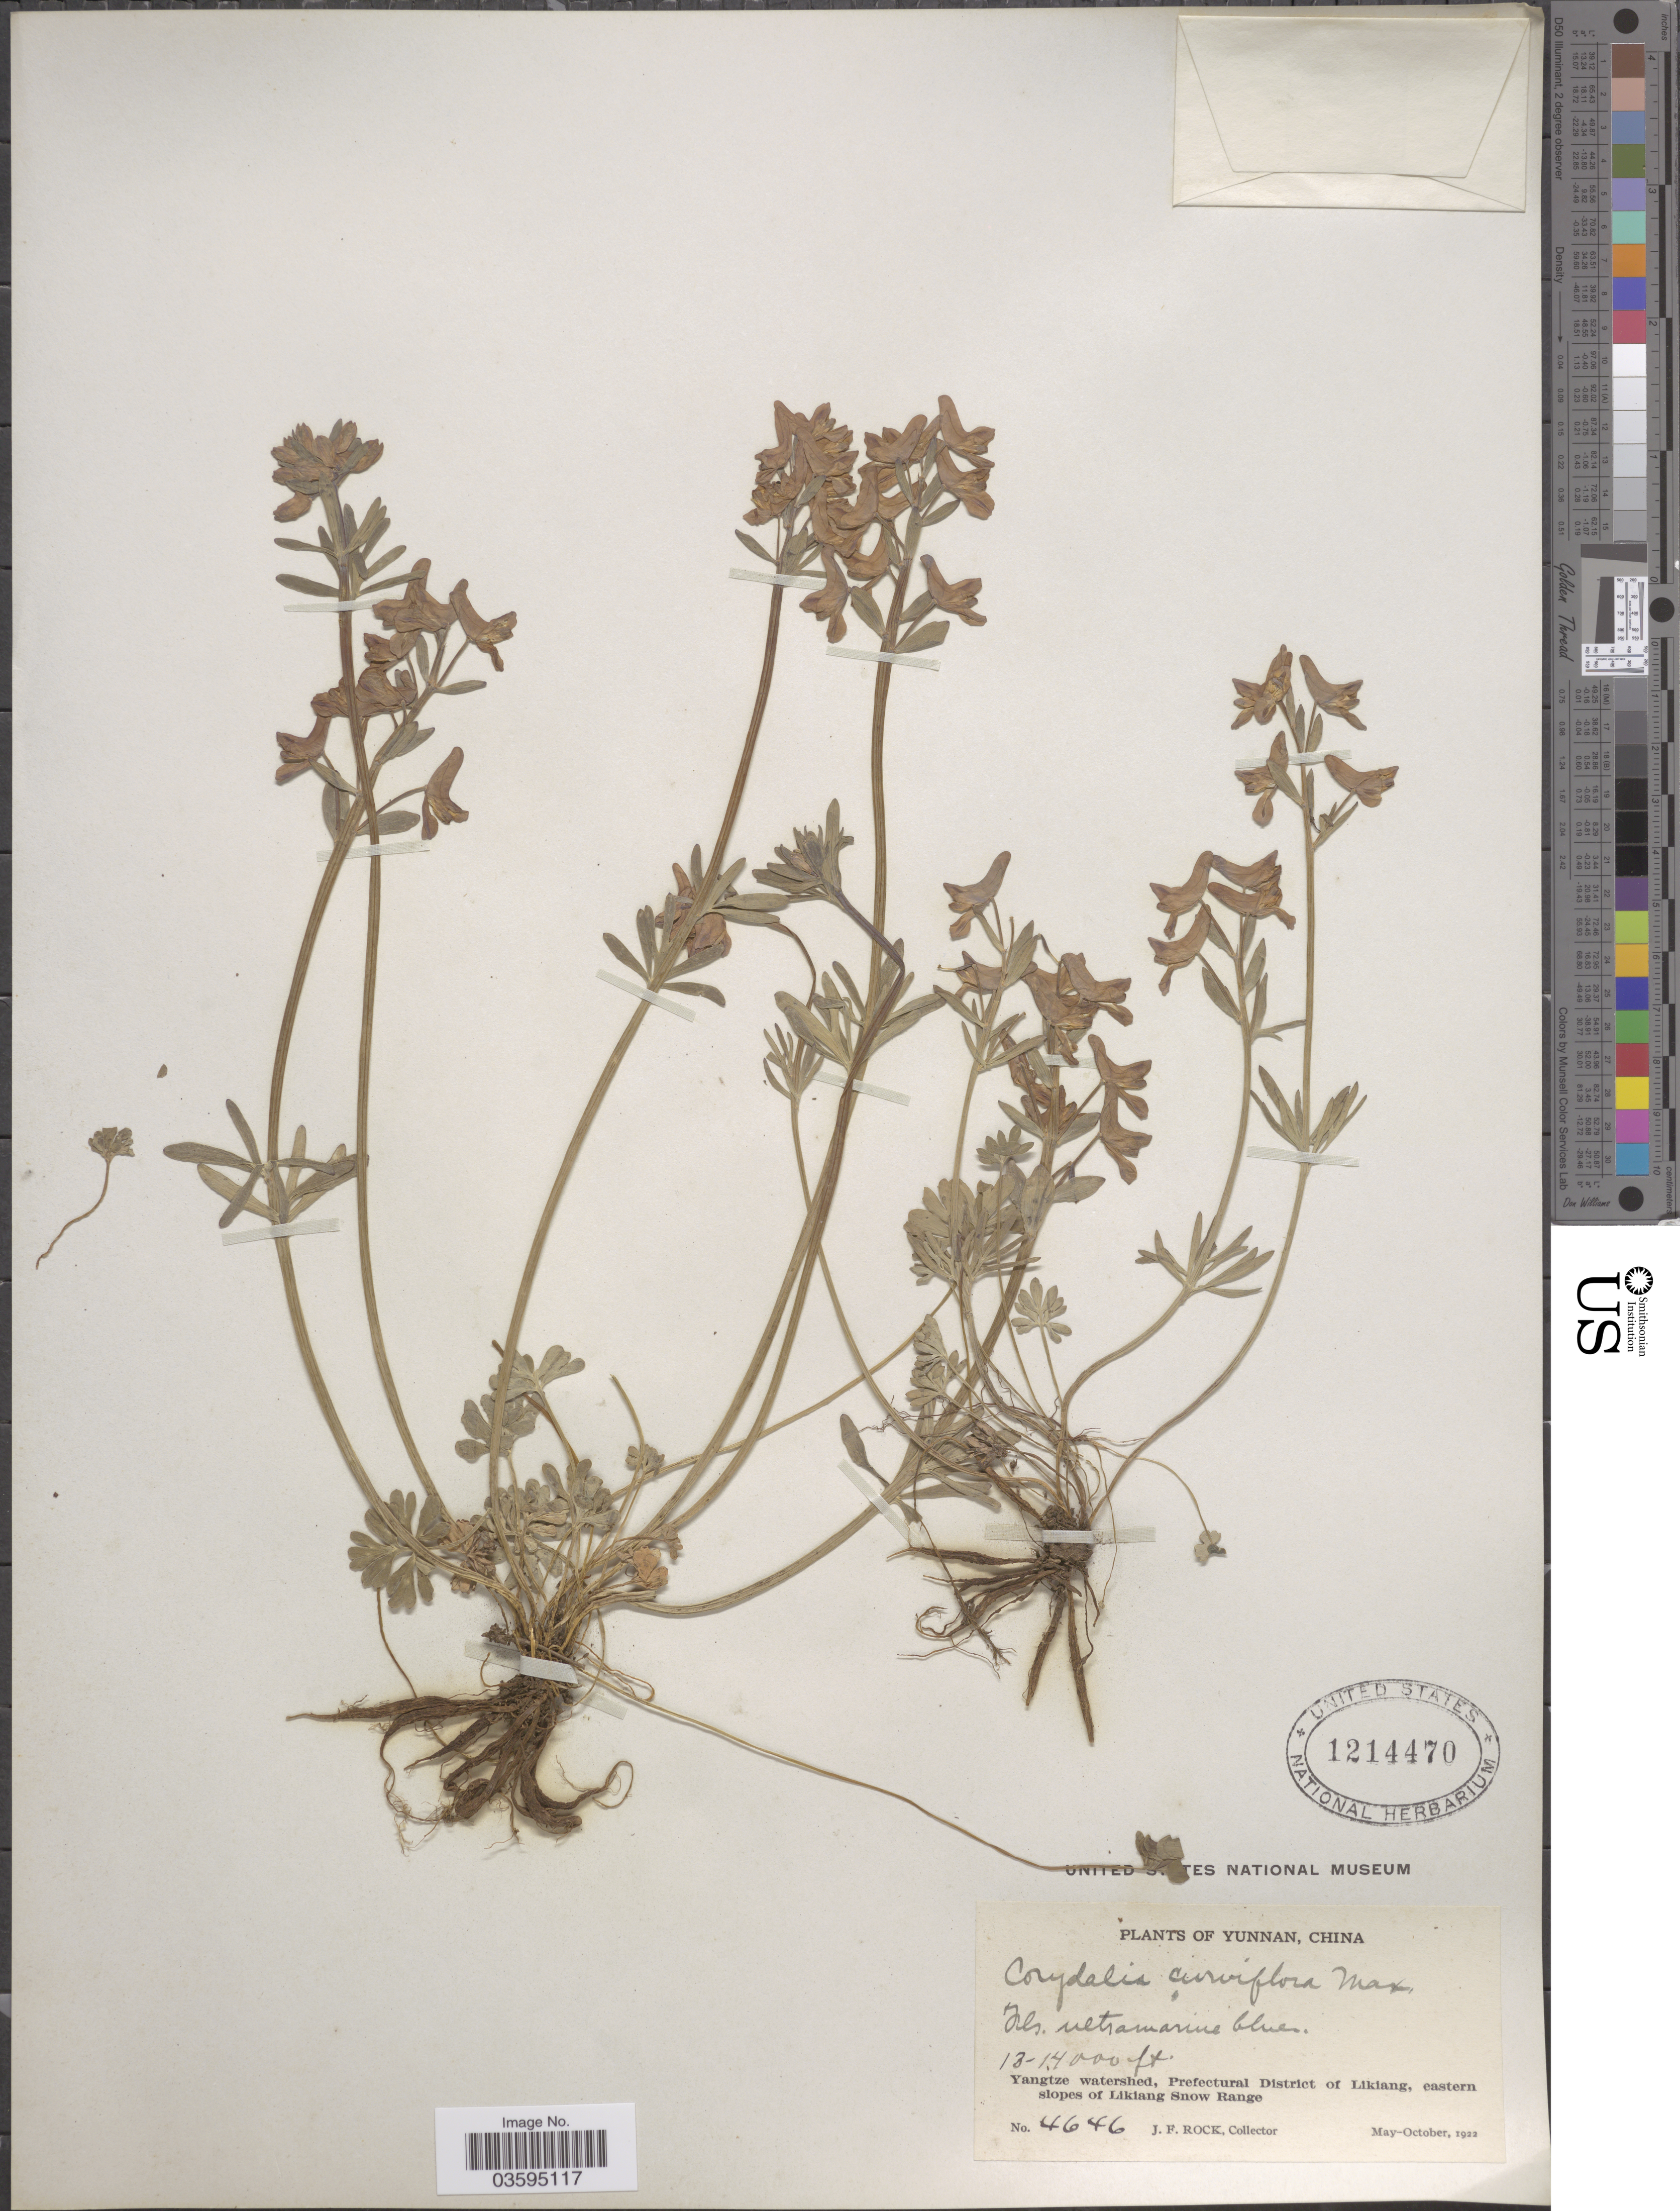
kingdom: Plantae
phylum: Tracheophyta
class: Magnoliopsida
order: Ranunculales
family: Papaveraceae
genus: Corydalis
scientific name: Corydalis curviflora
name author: Maxim. ex Hemsl.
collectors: J. Rock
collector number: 4646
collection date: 1922-05/1922-10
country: China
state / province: Yunnan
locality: Yangtze watershed, Prefectural District of Likiang, eastern slopes of Likiang Snow Range.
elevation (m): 3962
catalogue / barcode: US 1214470